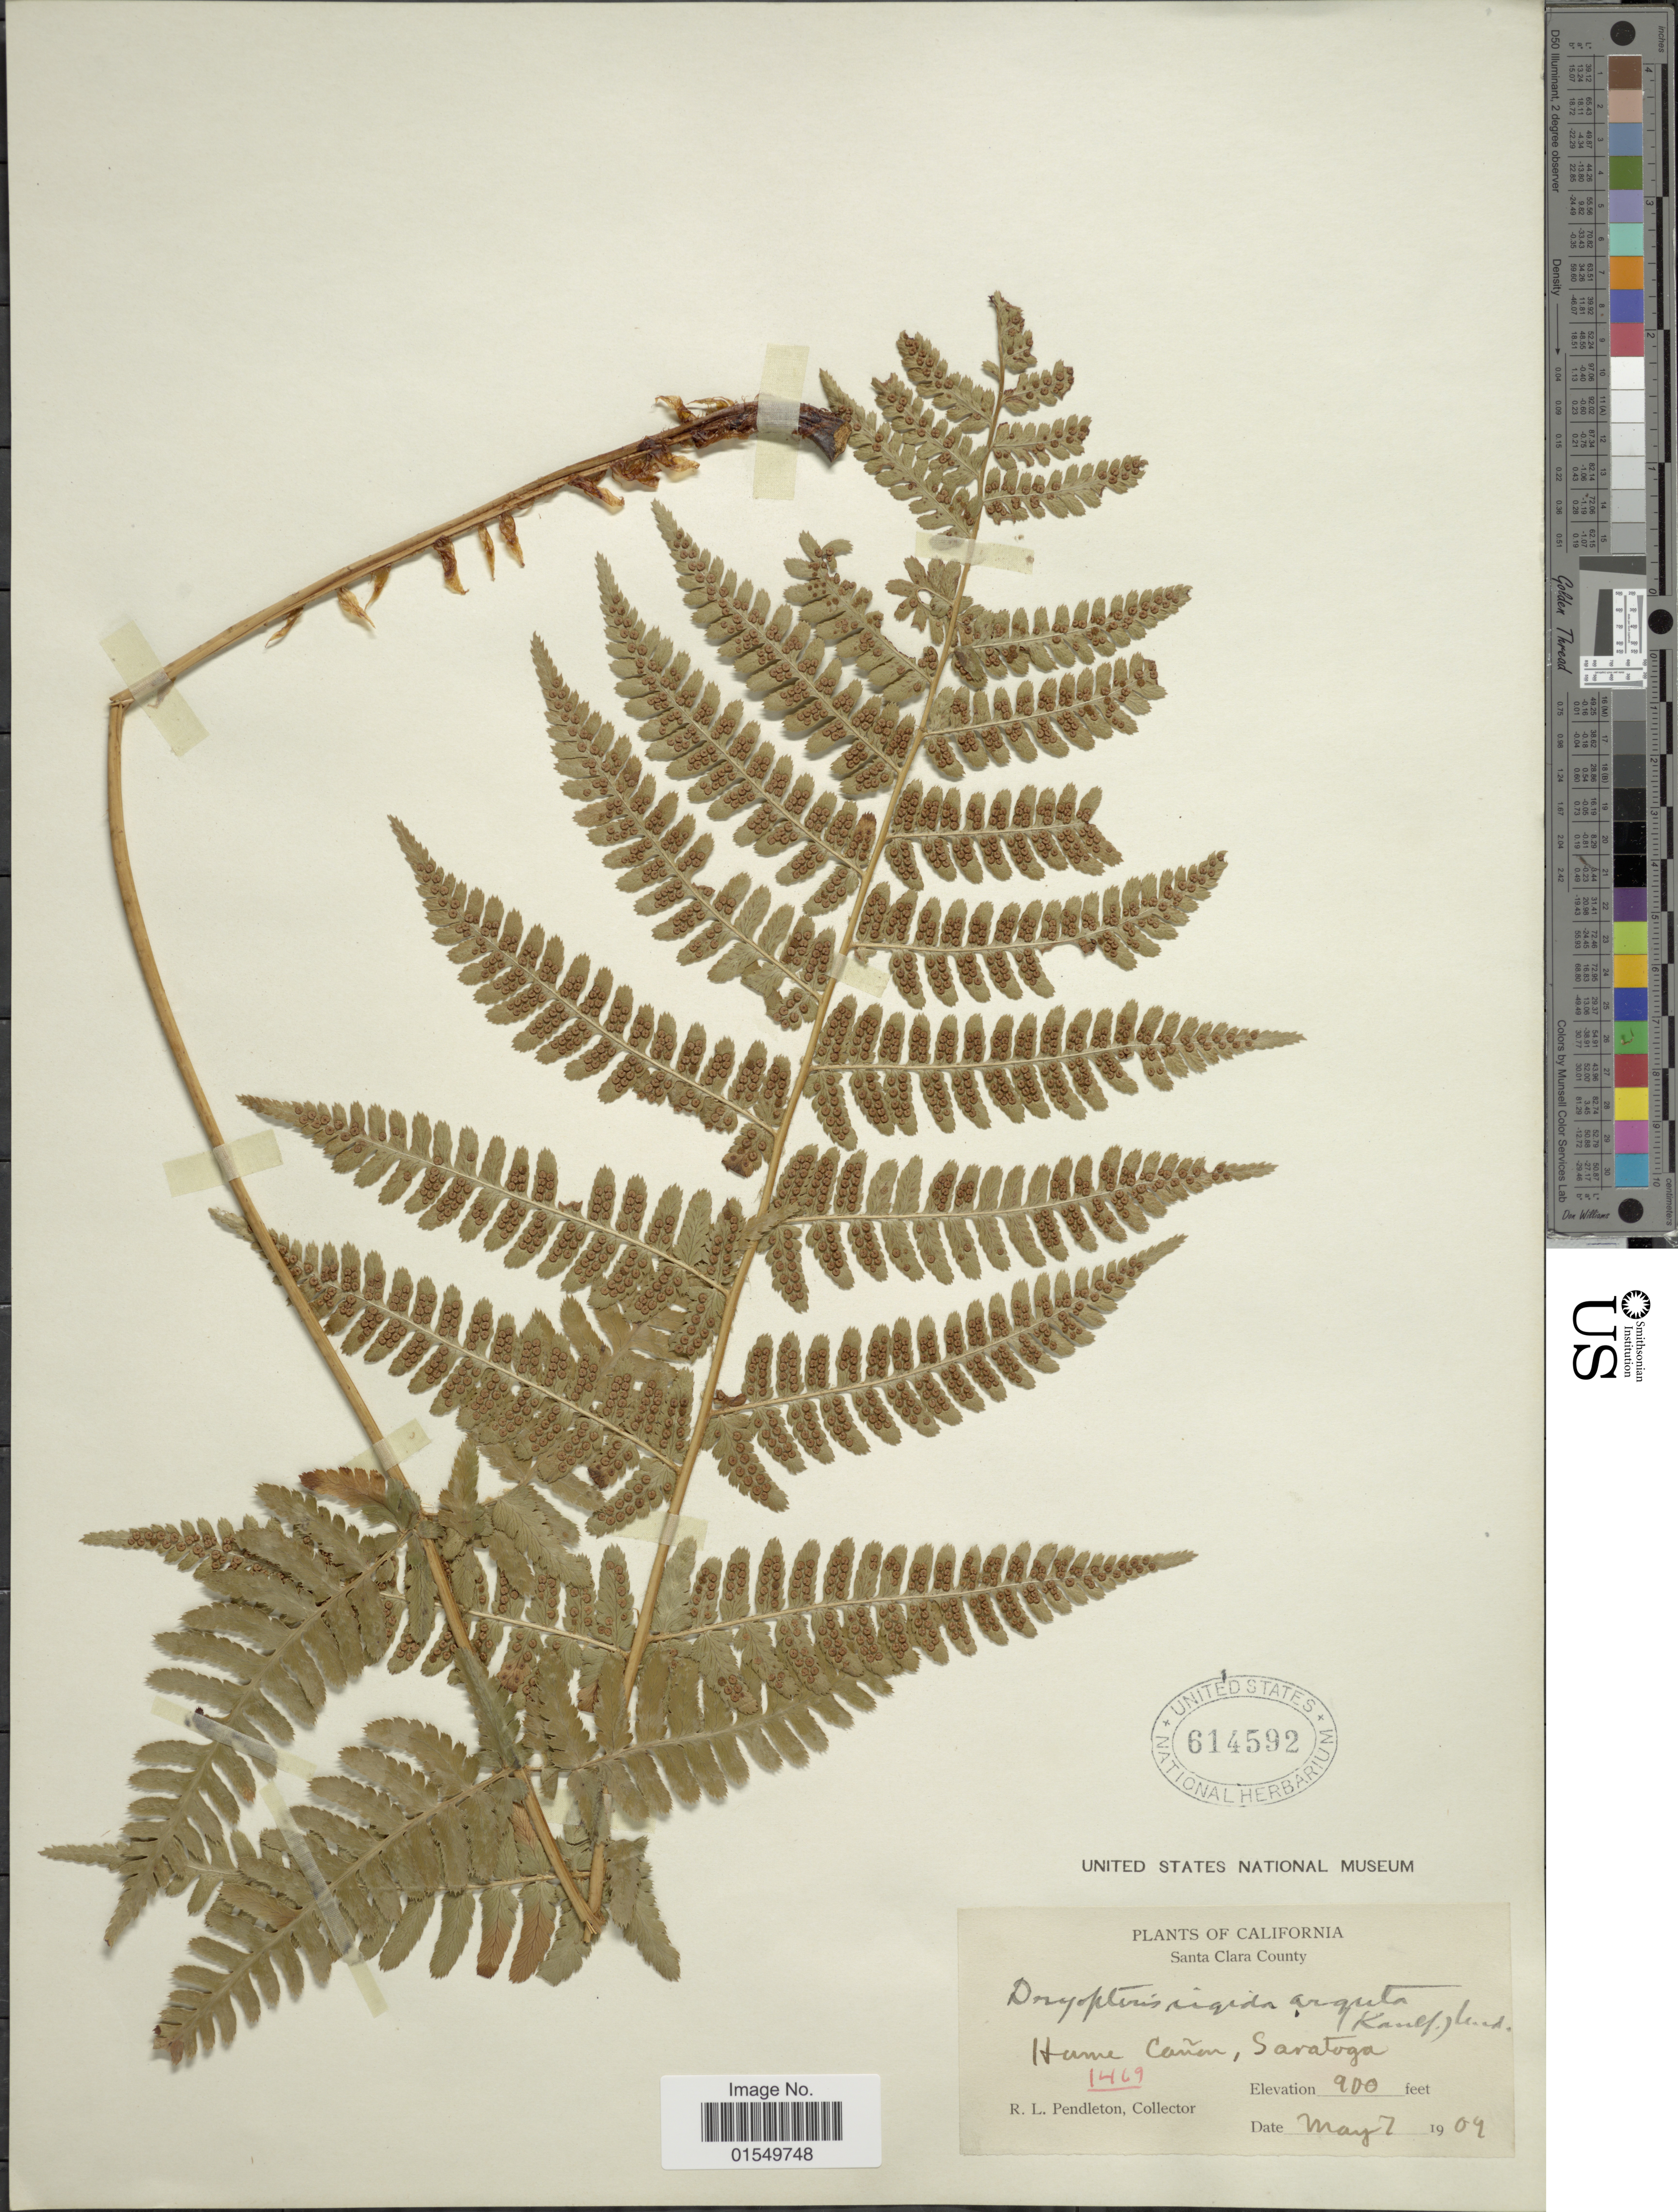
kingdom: Plantae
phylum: Tracheophyta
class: Polypodiopsida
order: Polypodiales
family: Dryopteridaceae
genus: Dryopteris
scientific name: Dryopteris arguta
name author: (Kaulf.) Maxon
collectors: R. Pendleton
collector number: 1469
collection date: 1909-05-07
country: United States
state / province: California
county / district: Santa Clara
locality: Santa Clara County, Hume Canon, Saratoga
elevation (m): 274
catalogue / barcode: US 614592